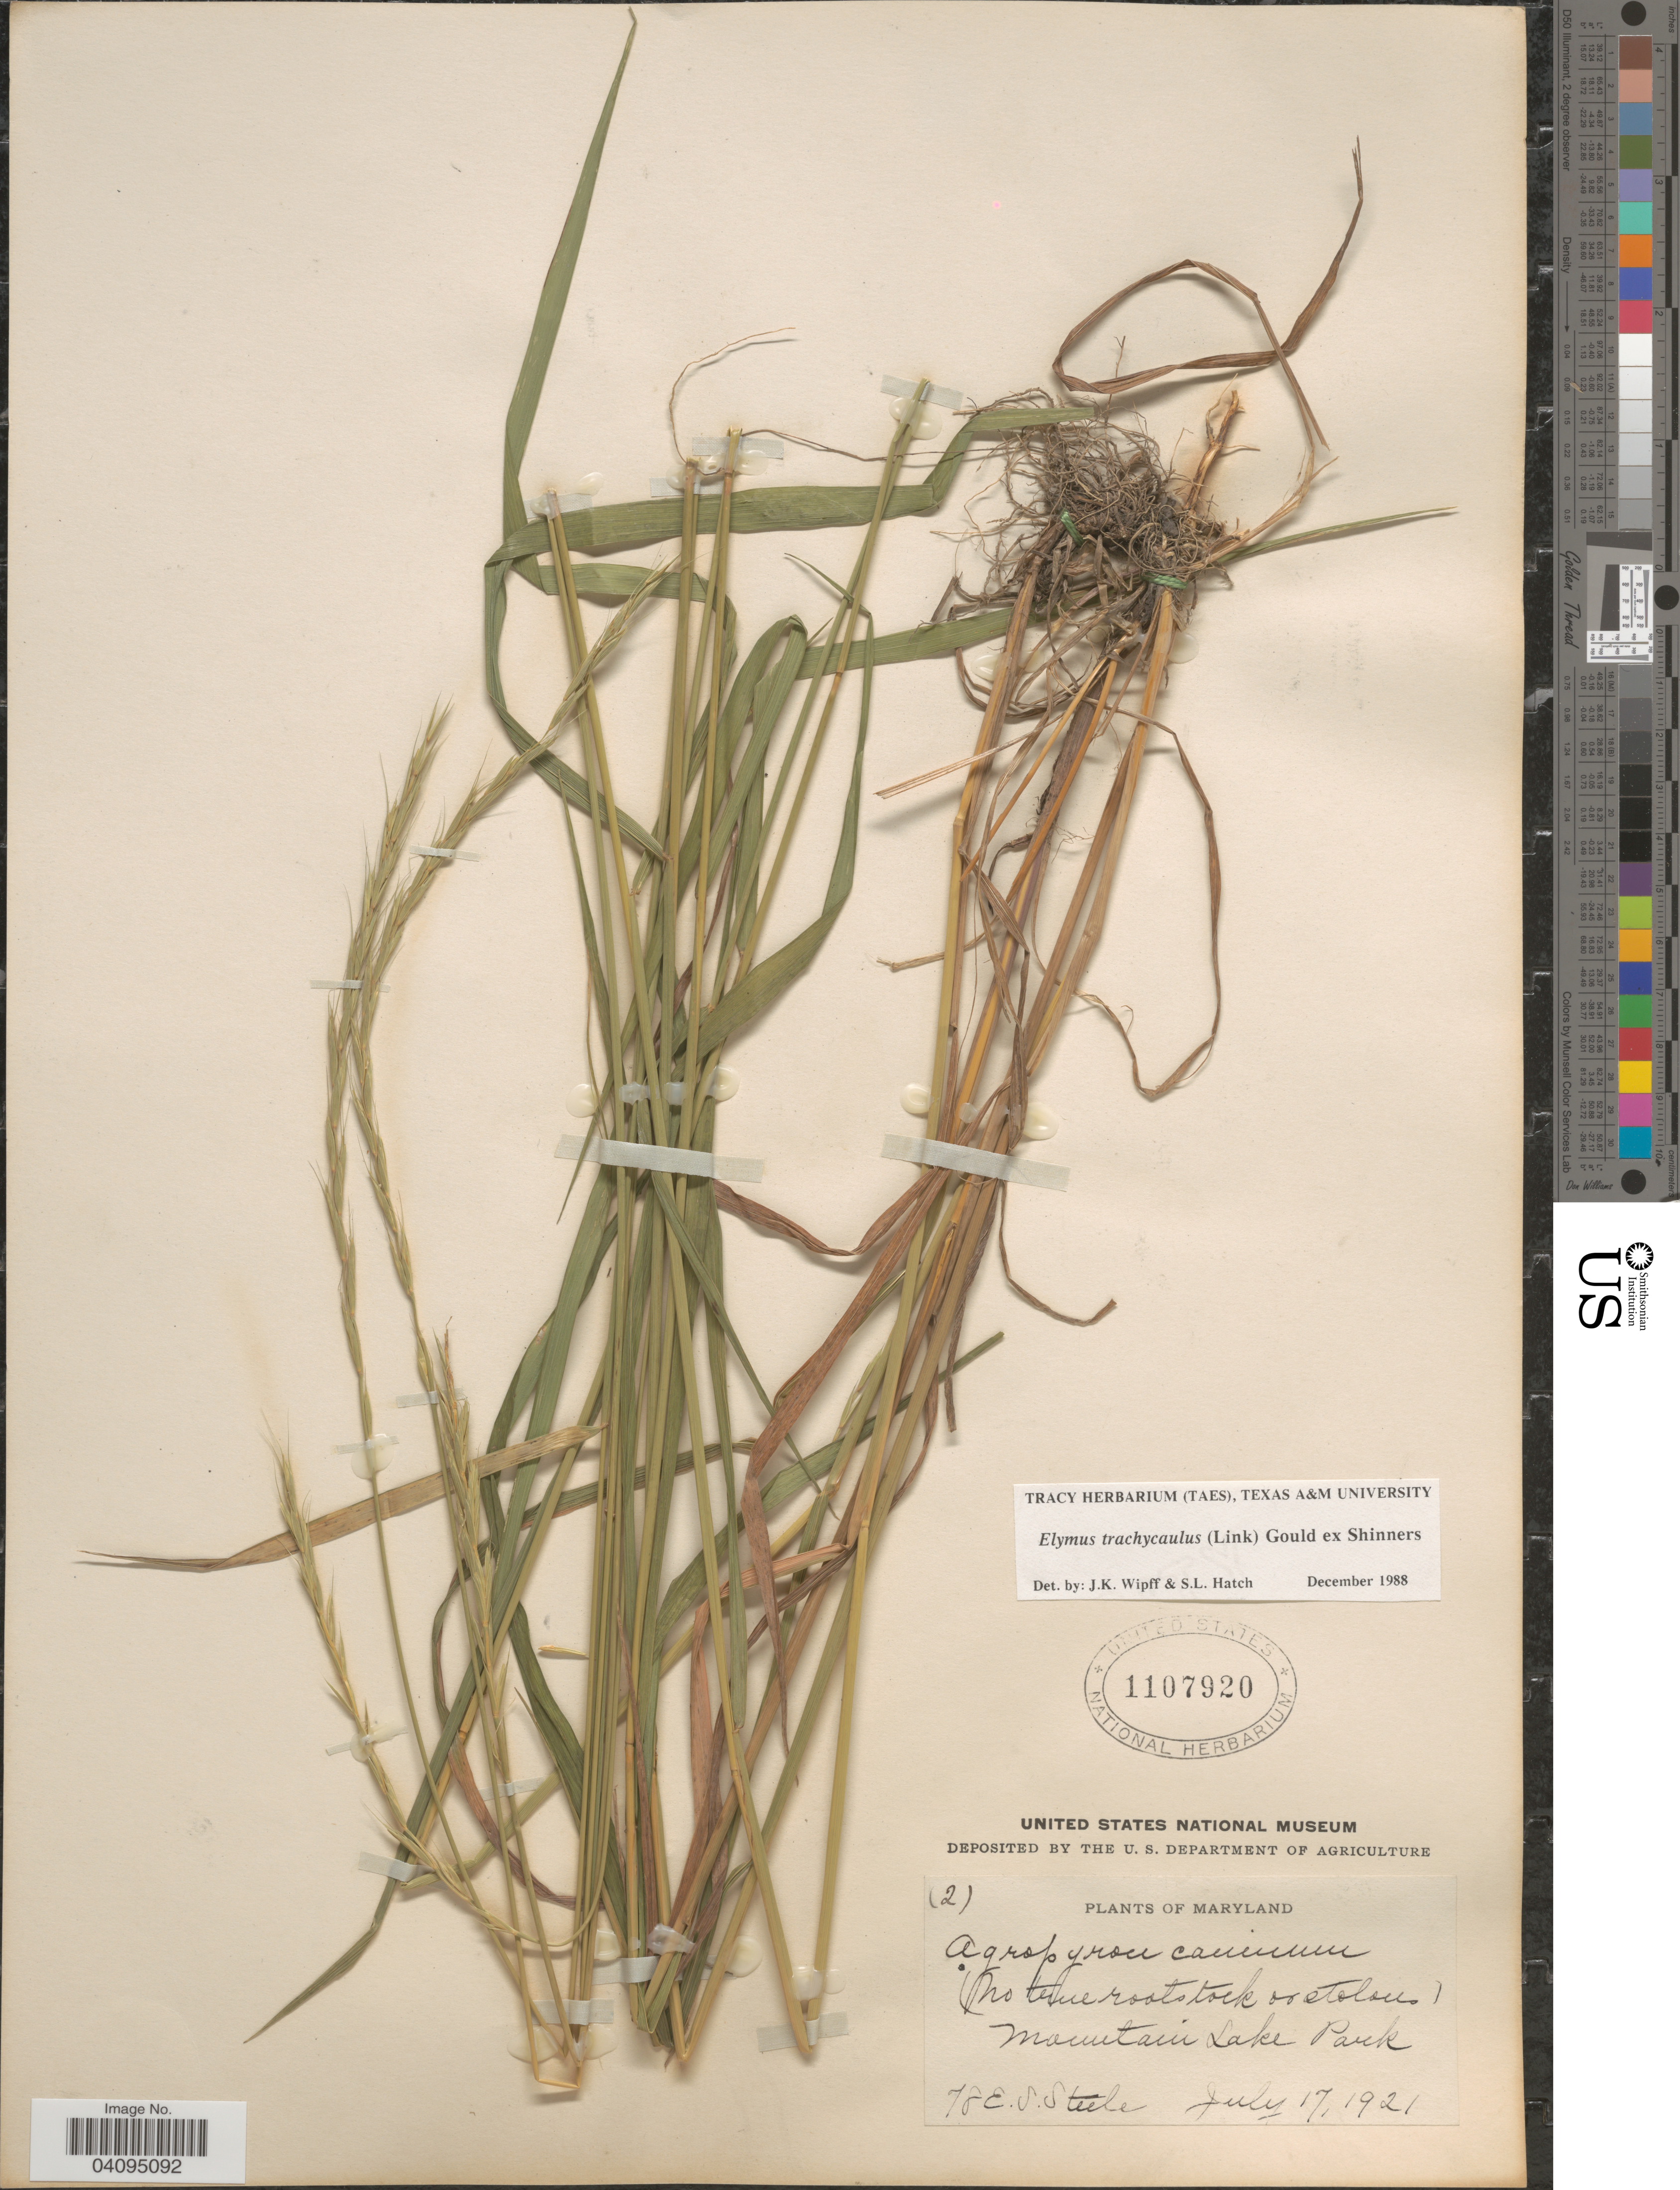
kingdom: Plantae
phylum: Tracheophyta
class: Liliopsida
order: Poales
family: Poaceae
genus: Elymus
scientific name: Elymus trachycaulus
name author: (Link) Gould ex Shinners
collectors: E. Steele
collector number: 78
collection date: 1921-07-17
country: United States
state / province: Maryland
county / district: Garrett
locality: Mountain Lake Park.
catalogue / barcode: US 1107920